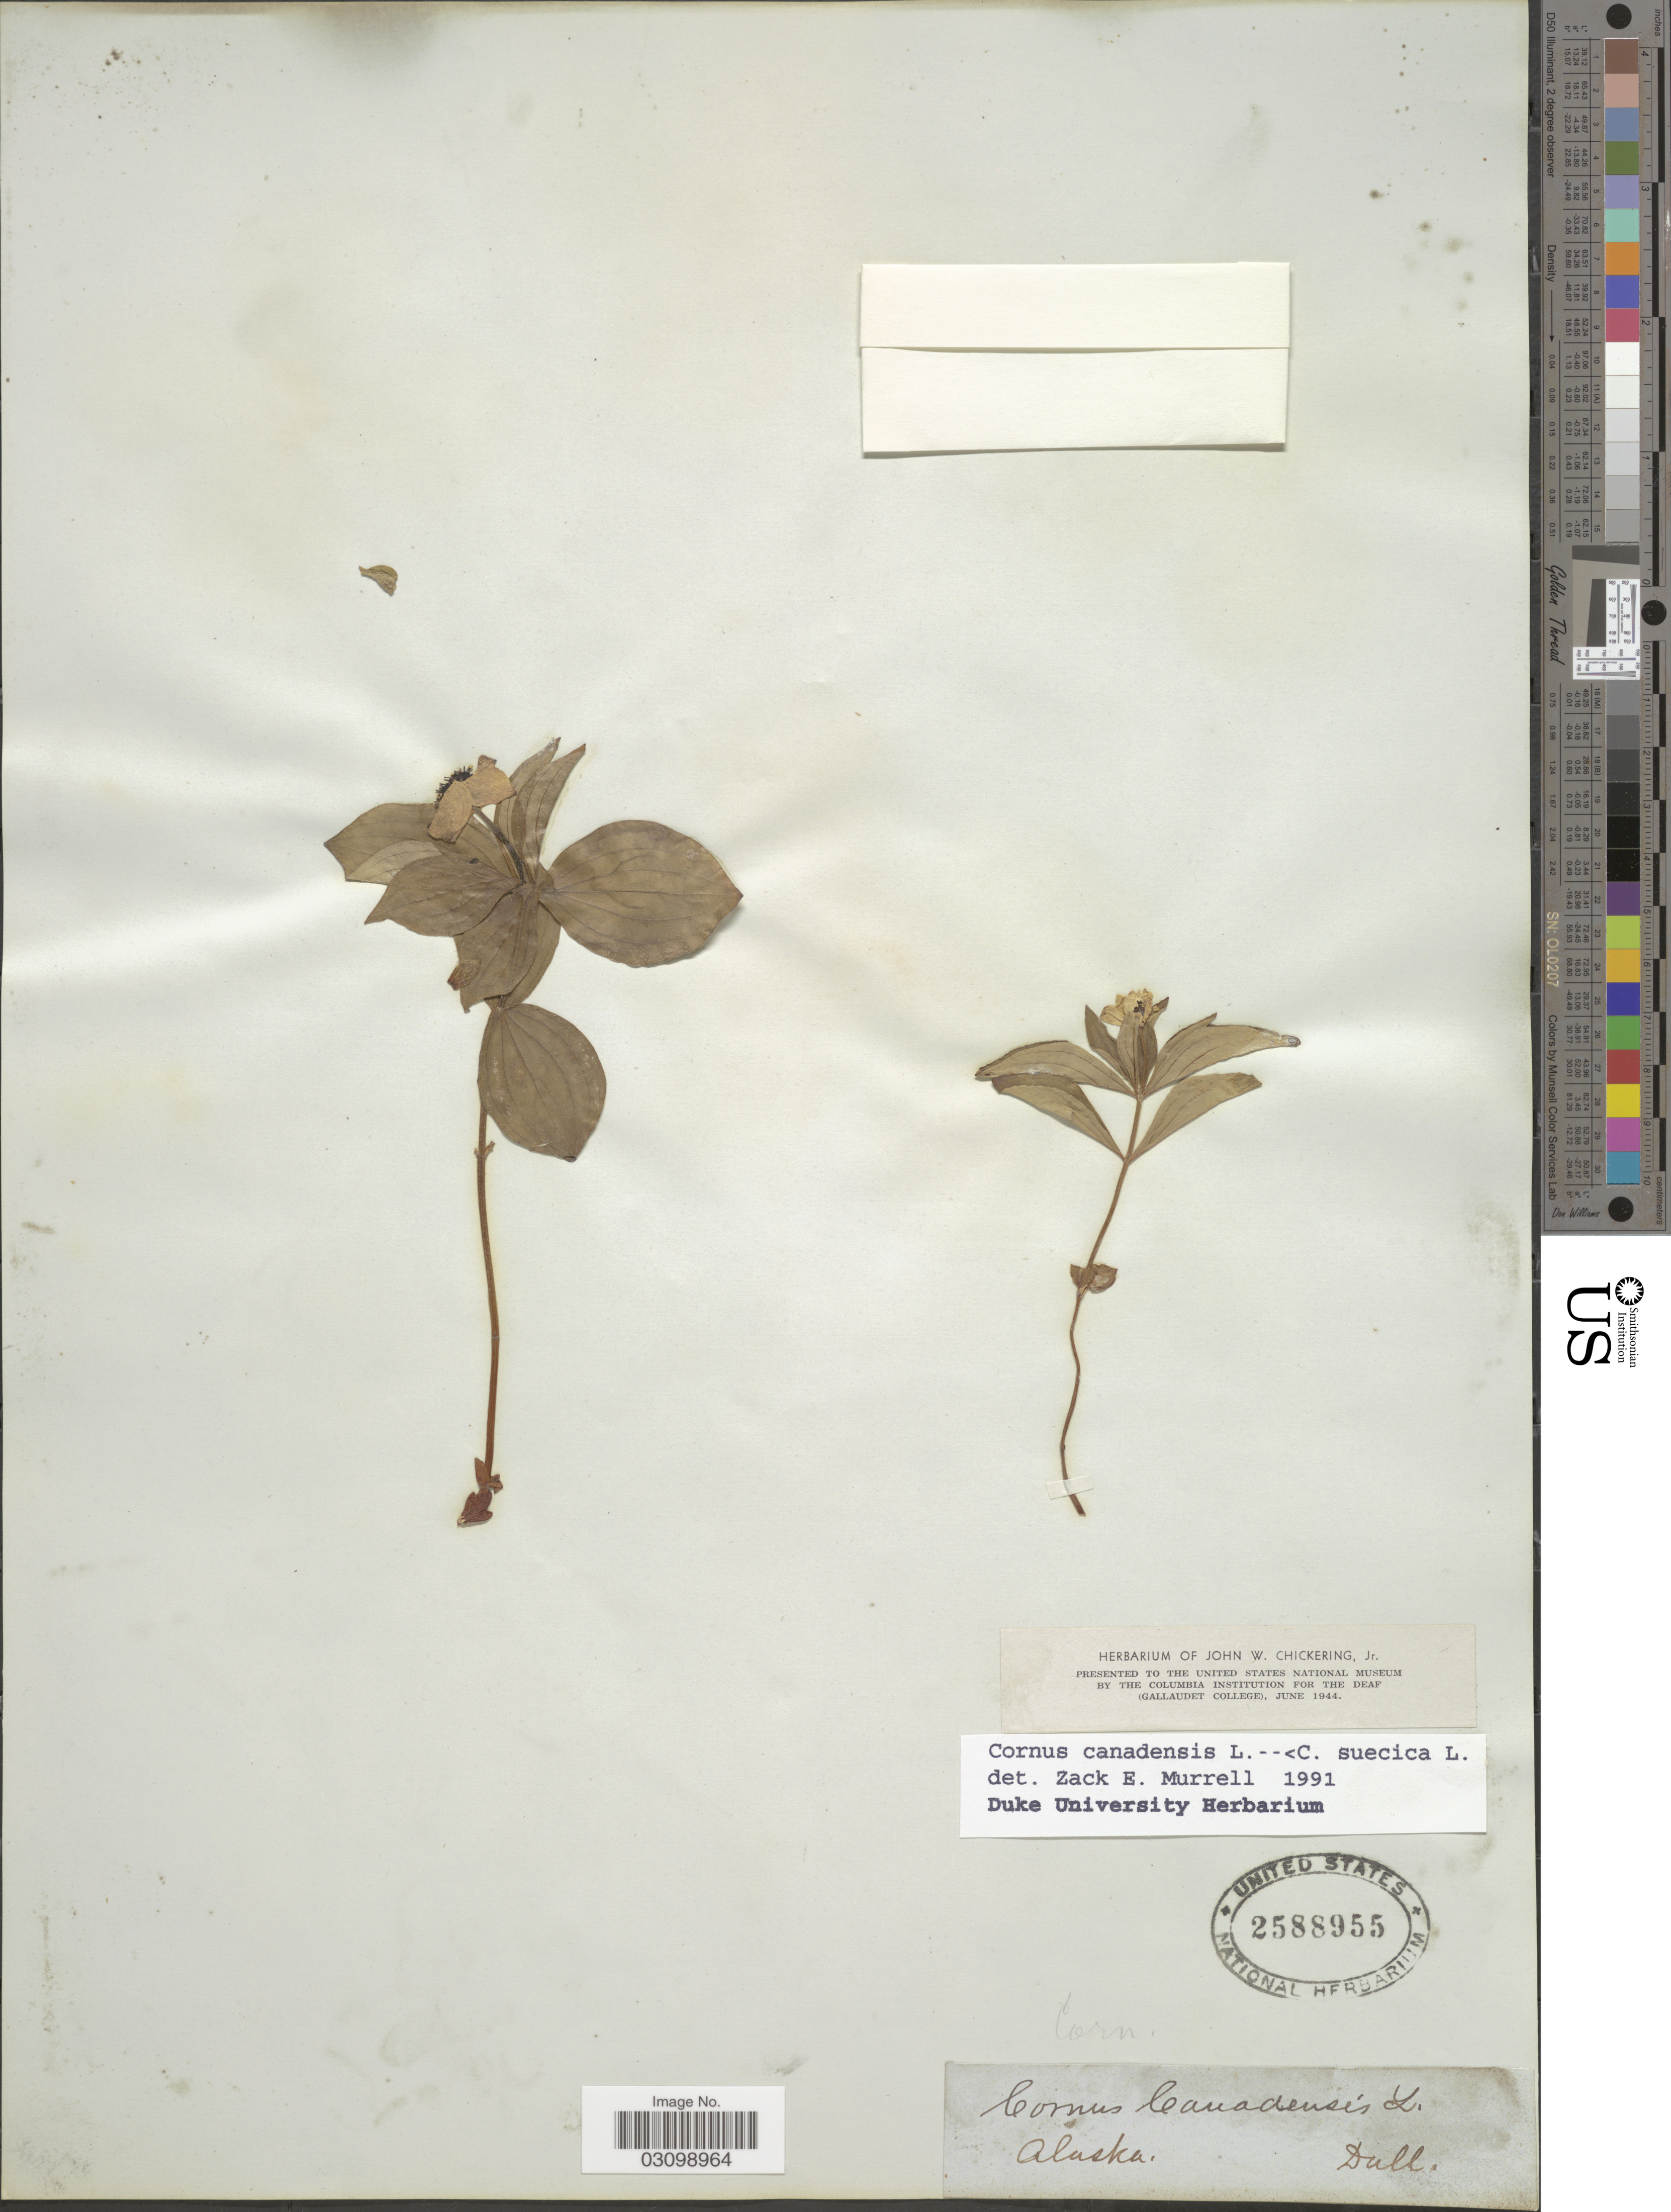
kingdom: Plantae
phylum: Tracheophyta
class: Magnoliopsida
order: Cornales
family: Cornaceae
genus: Cornus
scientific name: Cornus sp.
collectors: J. W. Chickering Jr.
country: United States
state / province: Alaska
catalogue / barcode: US 2588955